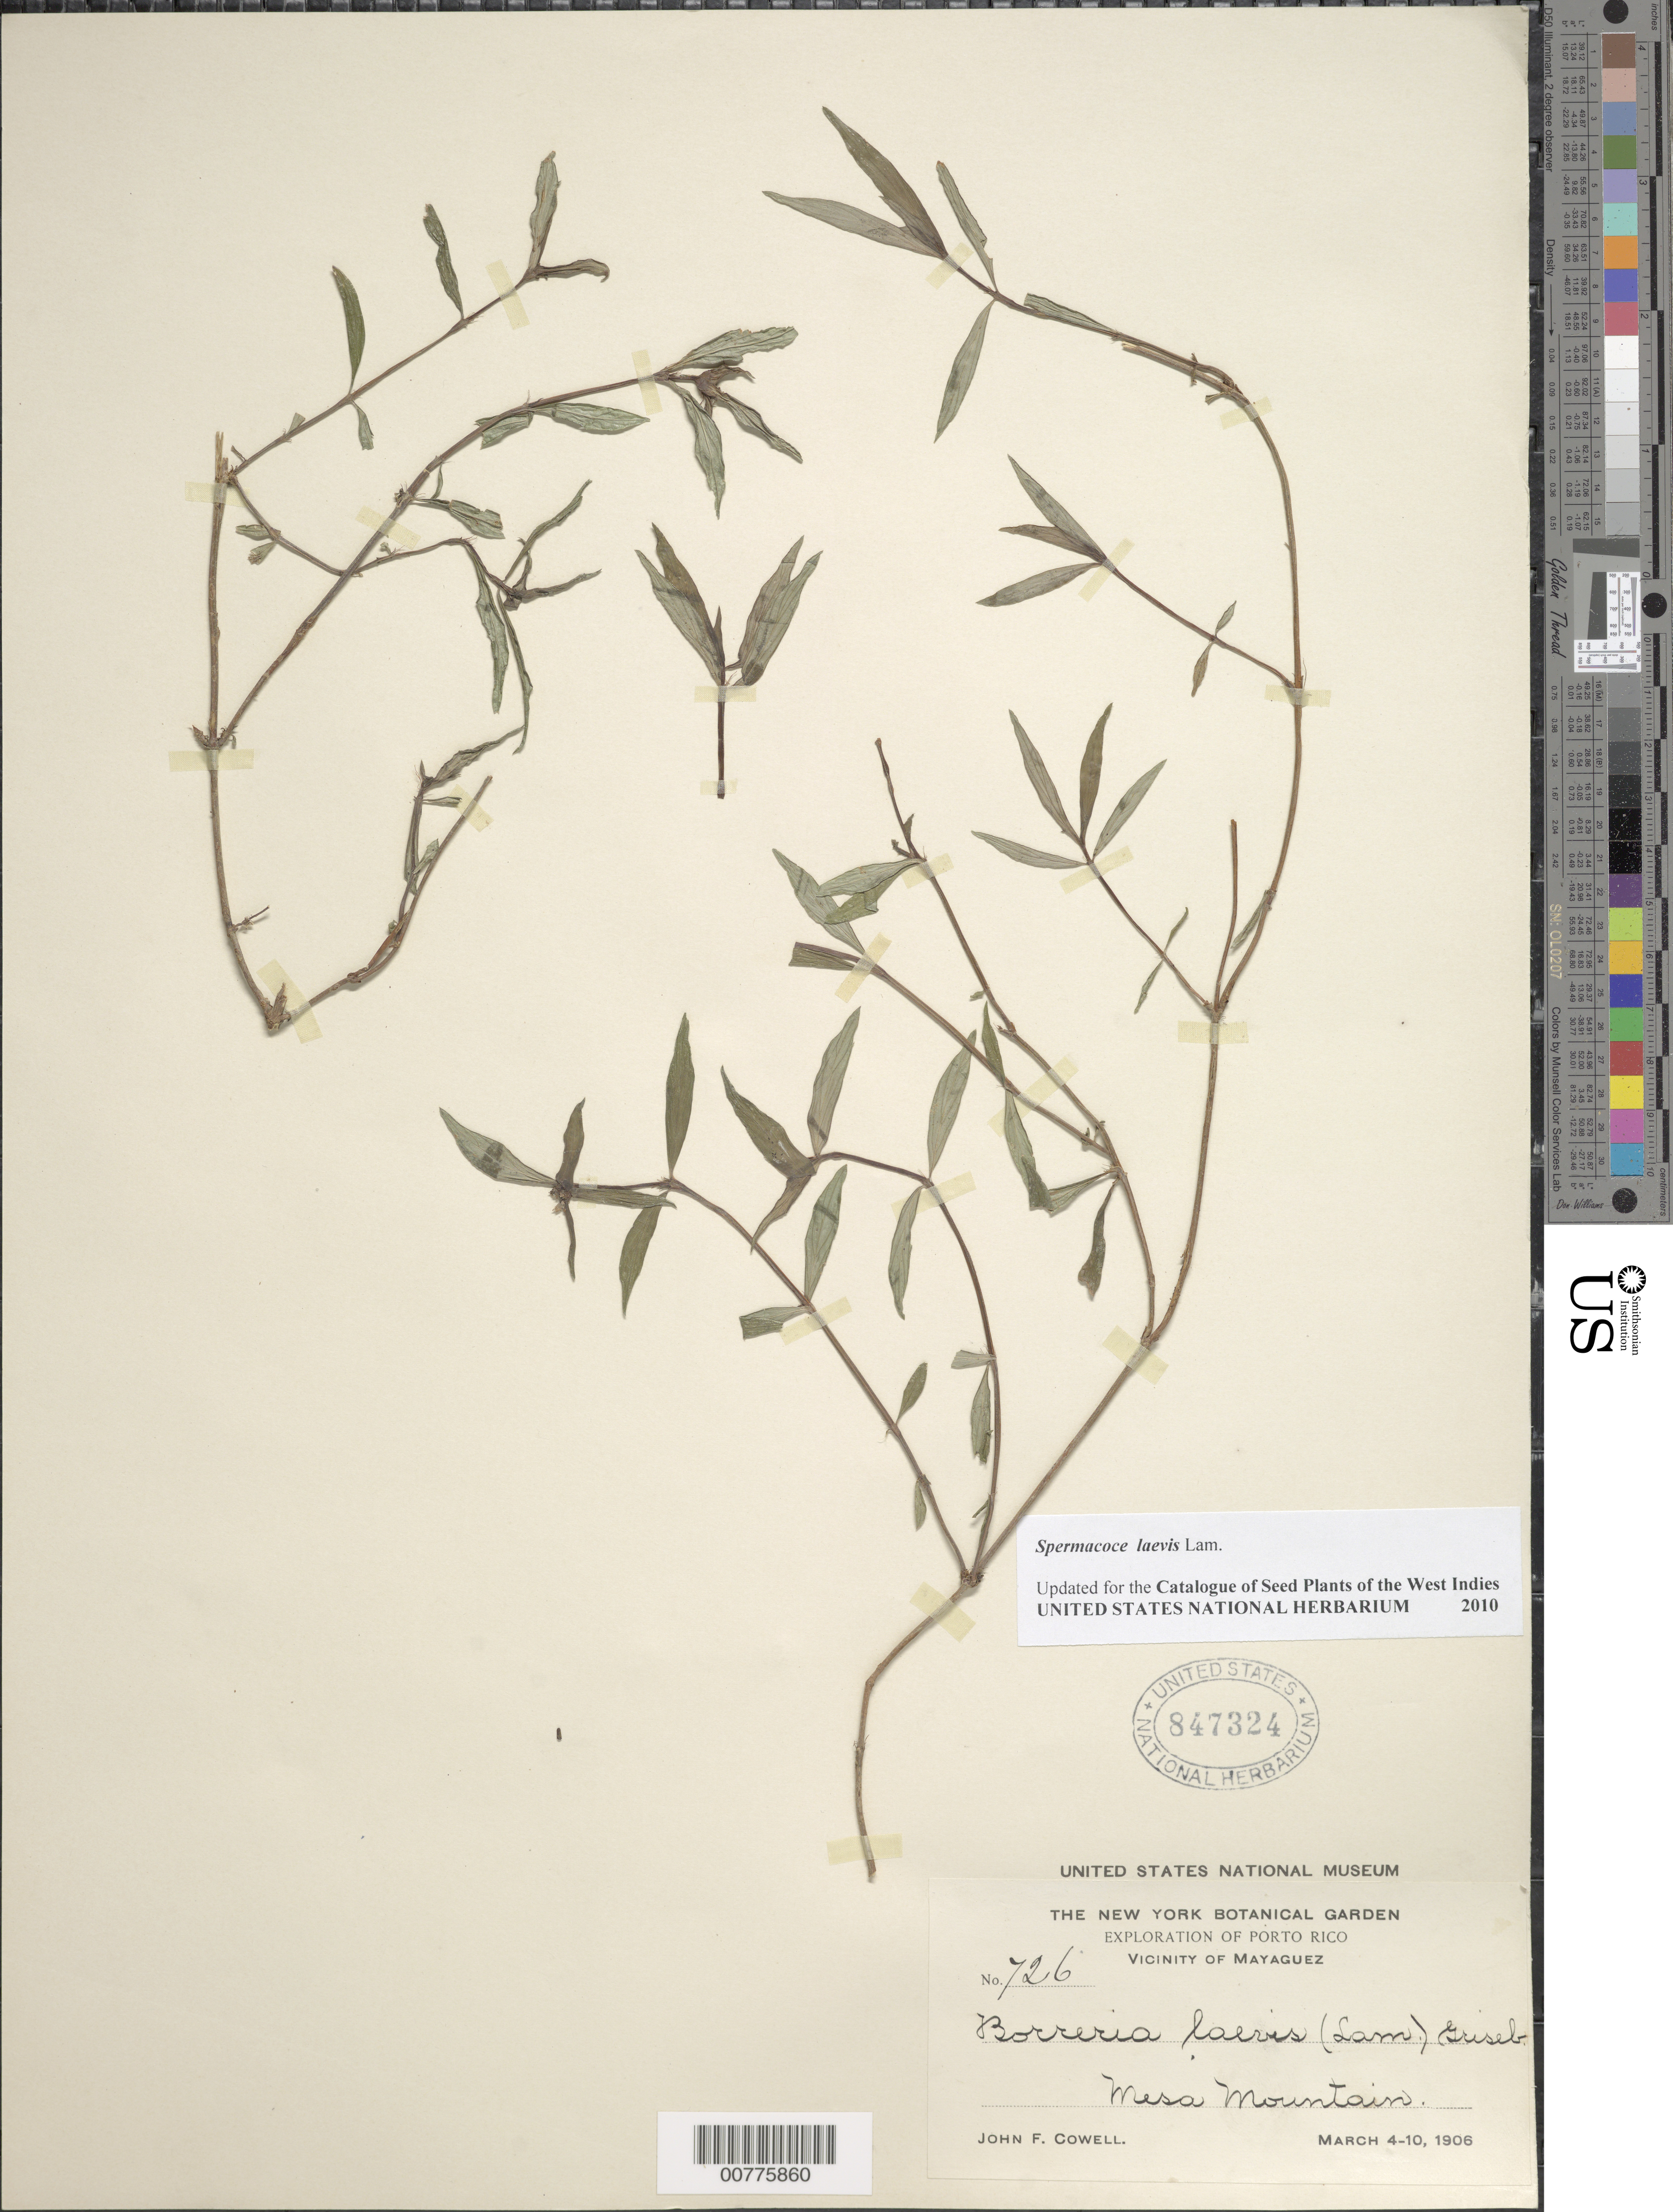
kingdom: Plantae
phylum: Tracheophyta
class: Magnoliopsida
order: Gentianales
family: Rubiaceae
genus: Spermacoce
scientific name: Spermacoce laevis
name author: Lam.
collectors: J. F. Cowell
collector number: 726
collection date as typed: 04 Mar 1906 to 10 Mar 1906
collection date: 1906-03-04/1906-03-10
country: Puerto Rico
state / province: Mayagüez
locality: Vicinity of Mayagüez, Mesa Mountains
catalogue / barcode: US 847324